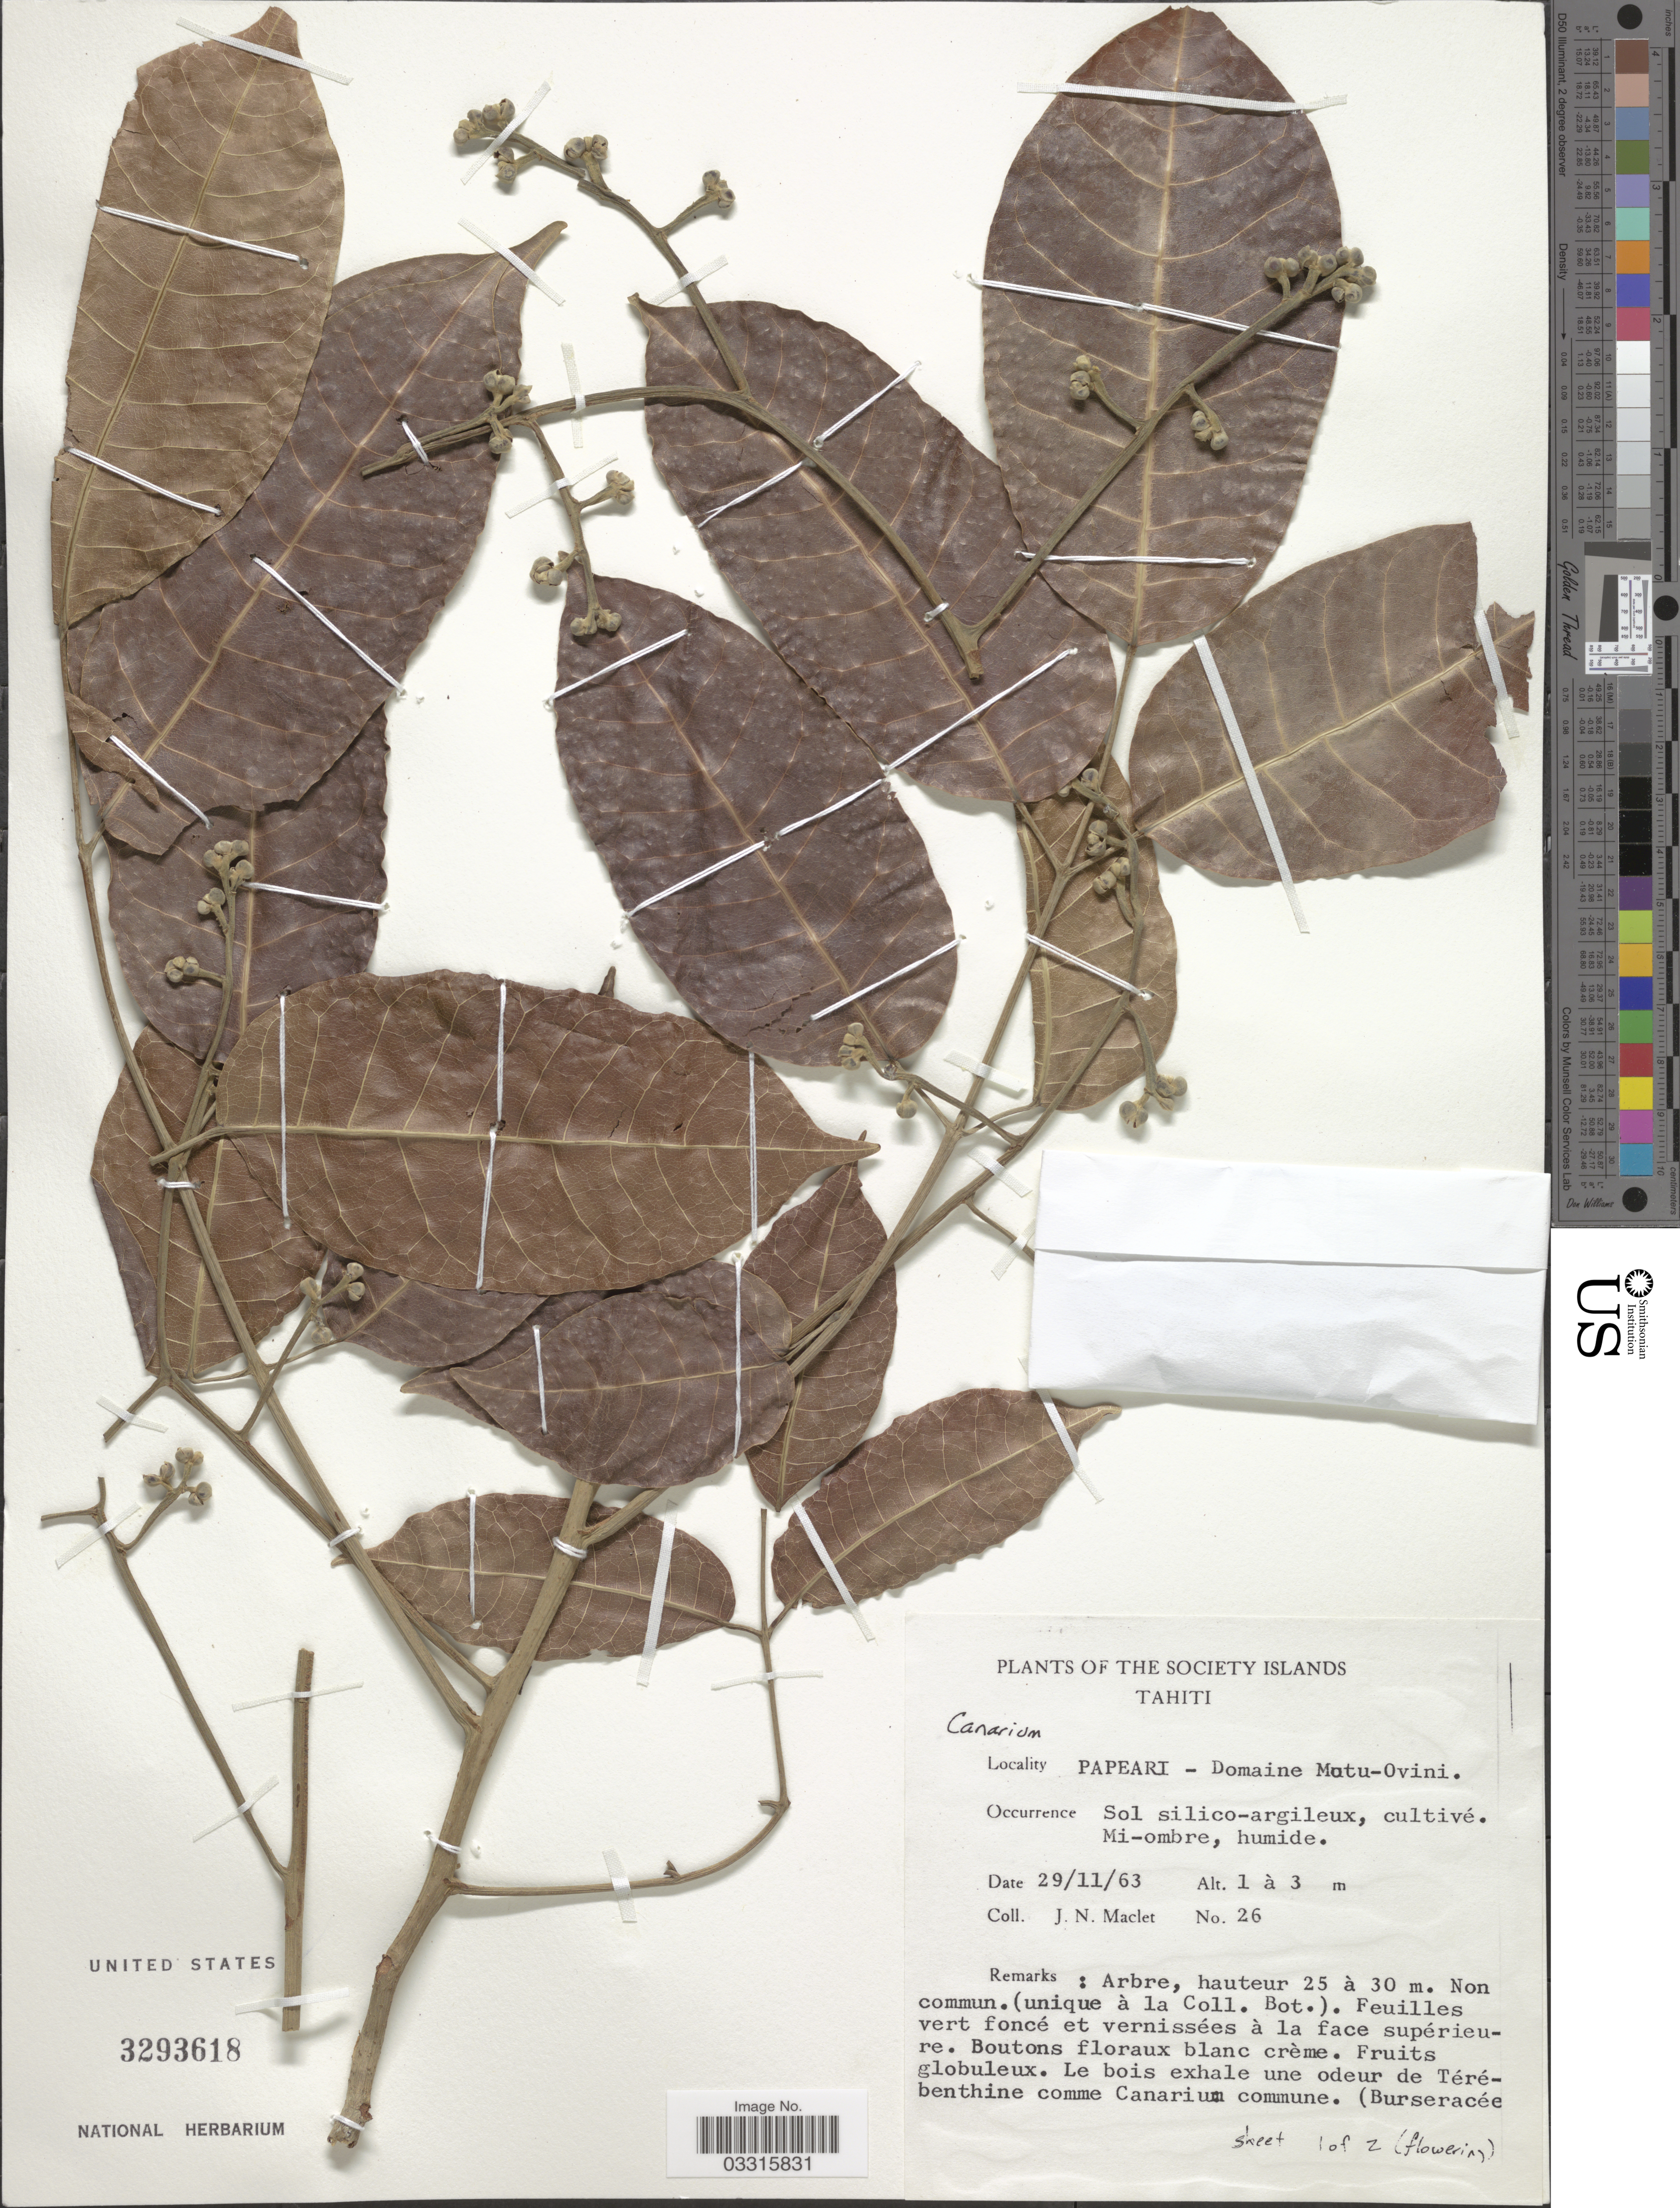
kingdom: Plantae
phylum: Tracheophyta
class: Magnoliopsida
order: Sapindales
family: Burseraceae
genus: Canarium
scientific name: Canarium sp.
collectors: J. Maclet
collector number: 26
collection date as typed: Transcribed d/m/y: 29/11/63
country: French Polynesia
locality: The Society Islands. Tahiti. Papeari - Domaine Motu-Ovini.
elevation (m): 1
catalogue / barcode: US 3293618